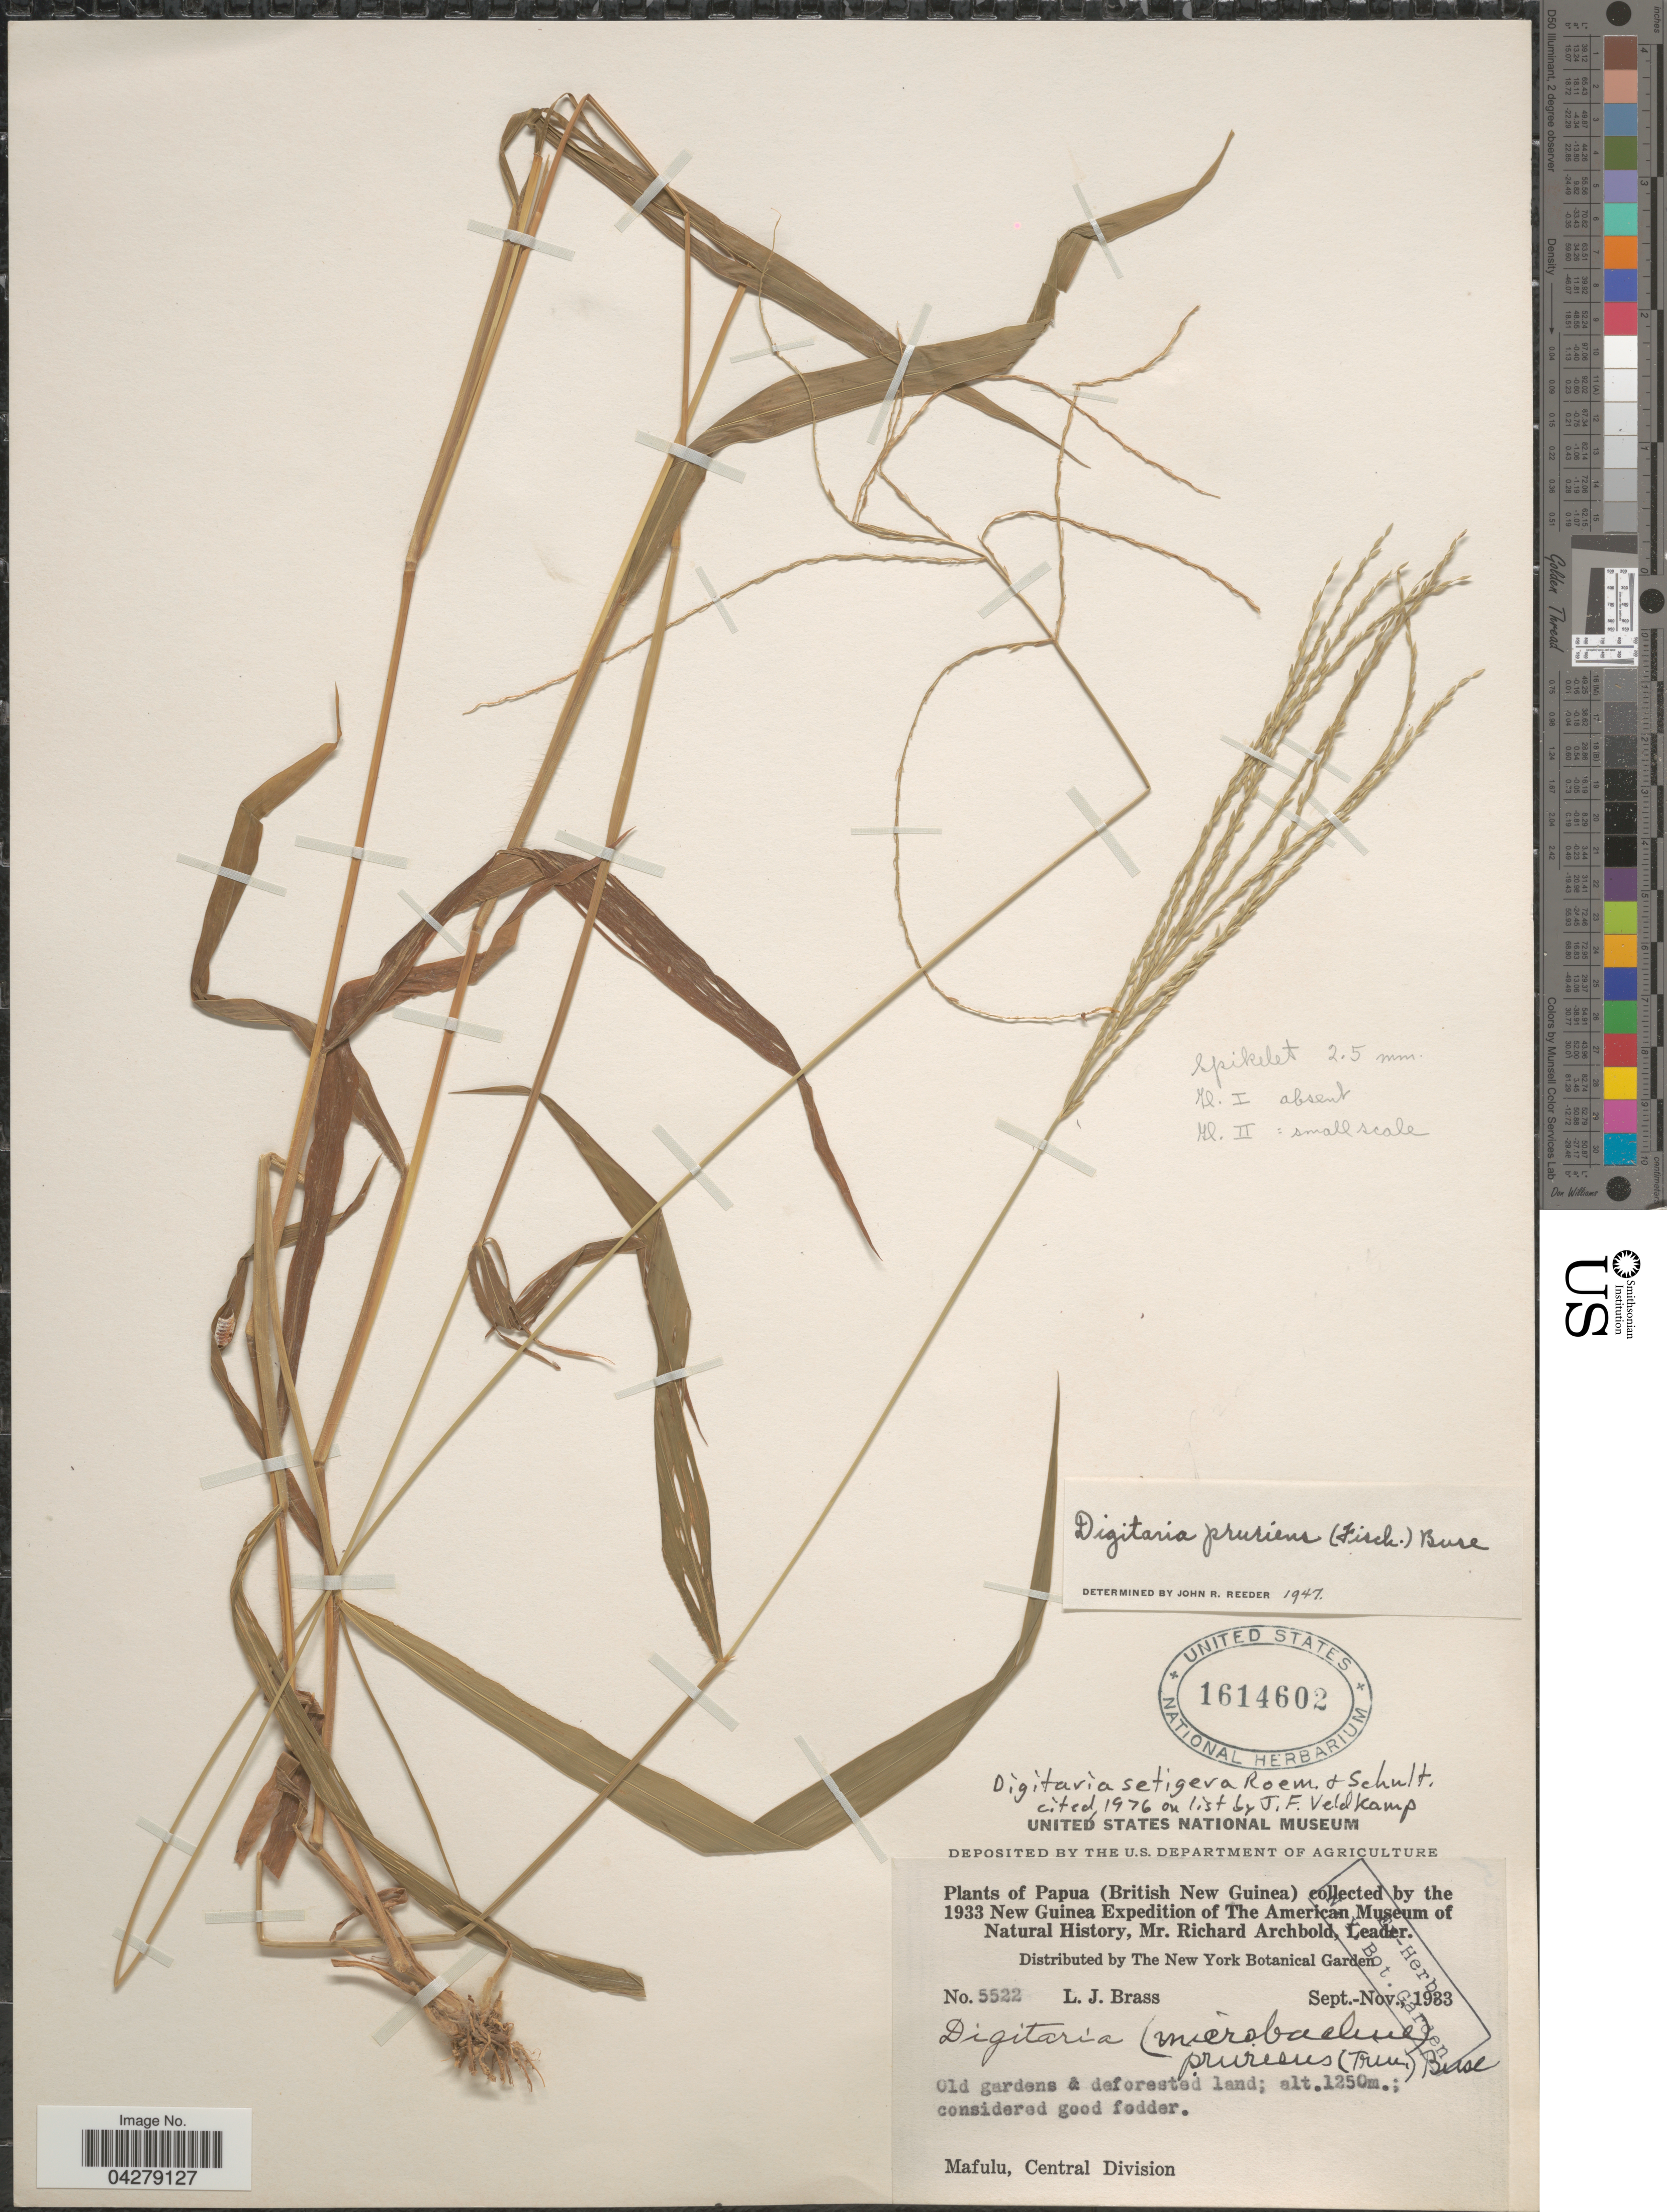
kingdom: Plantae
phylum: Tracheophyta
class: Liliopsida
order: Poales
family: Poaceae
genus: Digitaria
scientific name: Digitaria setigera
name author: Roth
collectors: L. J. Brass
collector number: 5522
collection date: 1983-09/1983-11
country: Papua New Guinea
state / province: Central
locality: (British New Guinea). 1933 New Guinea Expedition. Mafulu, Central Division.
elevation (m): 1250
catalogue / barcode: US 1614602